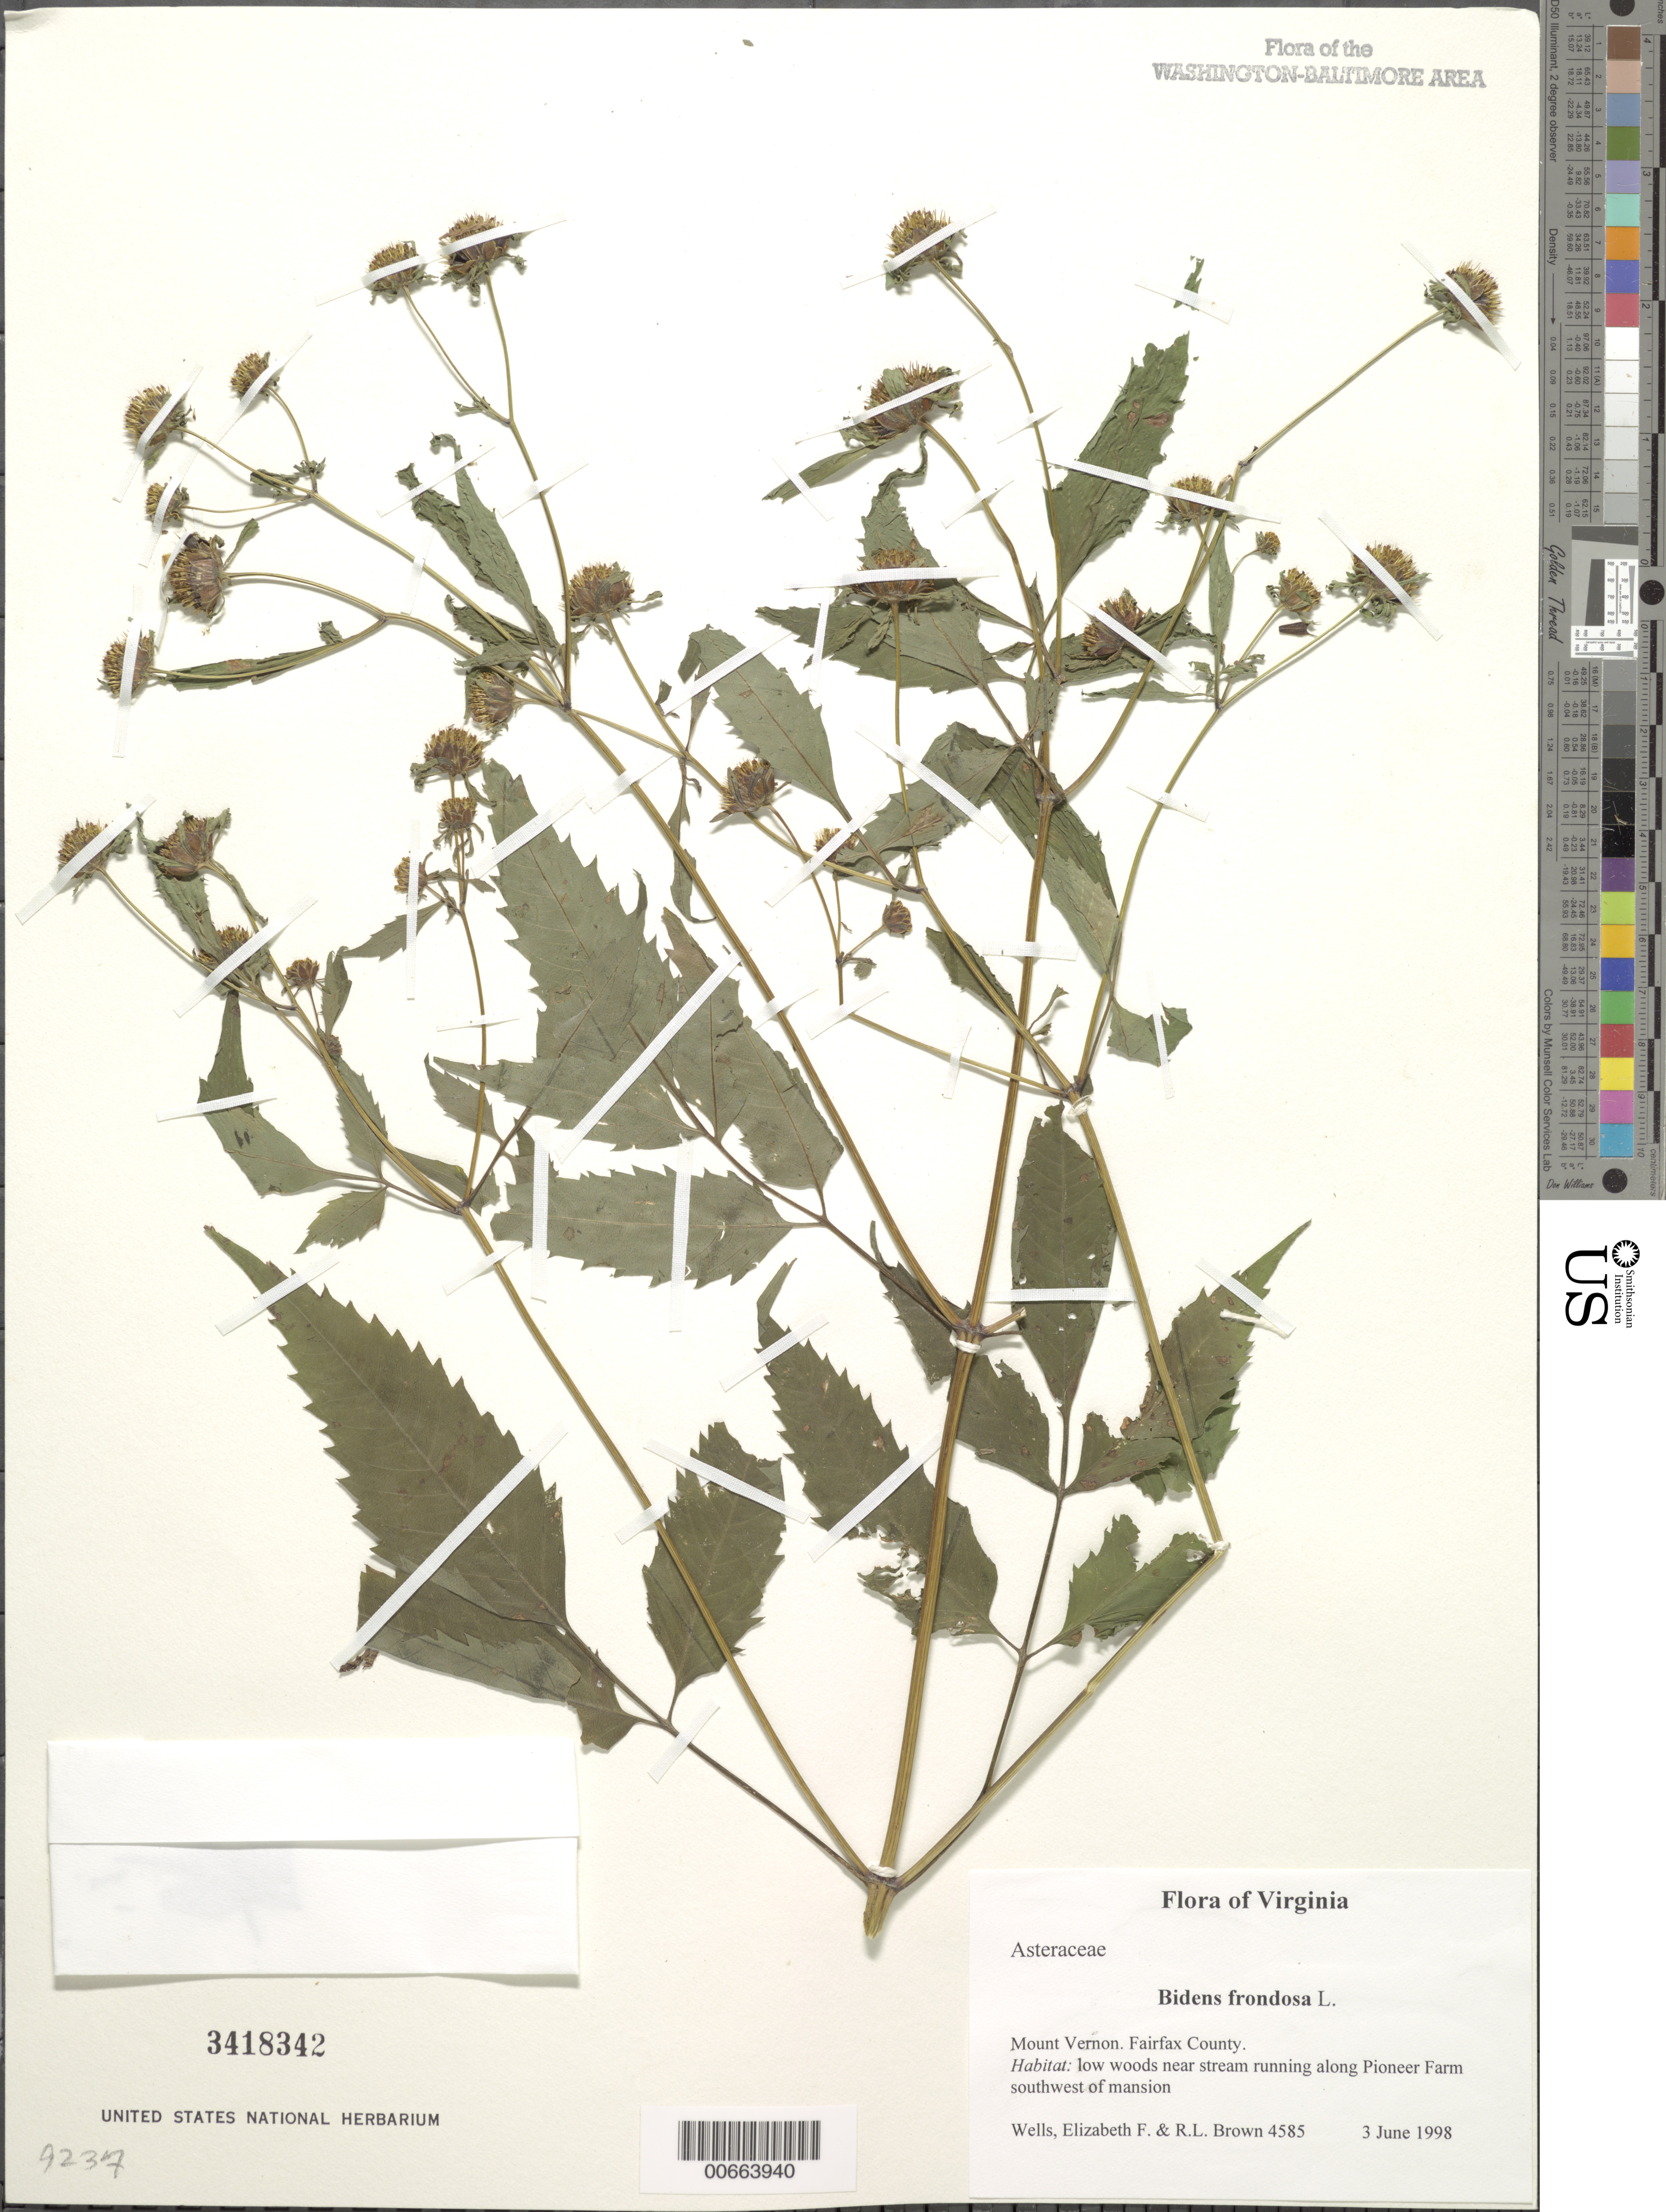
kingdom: Plantae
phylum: Tracheophyta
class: Magnoliopsida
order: Asterales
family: Asteraceae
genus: Bidens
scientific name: Bidens frondosa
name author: L.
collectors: E. F. Wells & R. L. Brown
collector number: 4585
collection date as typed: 03 Jun 1998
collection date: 1998-06-03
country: United States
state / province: Virginia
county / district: Fairfax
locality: Mount Vernon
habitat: low woods near stream running along Pioneer Farm southwest of mansion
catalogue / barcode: US 3418342